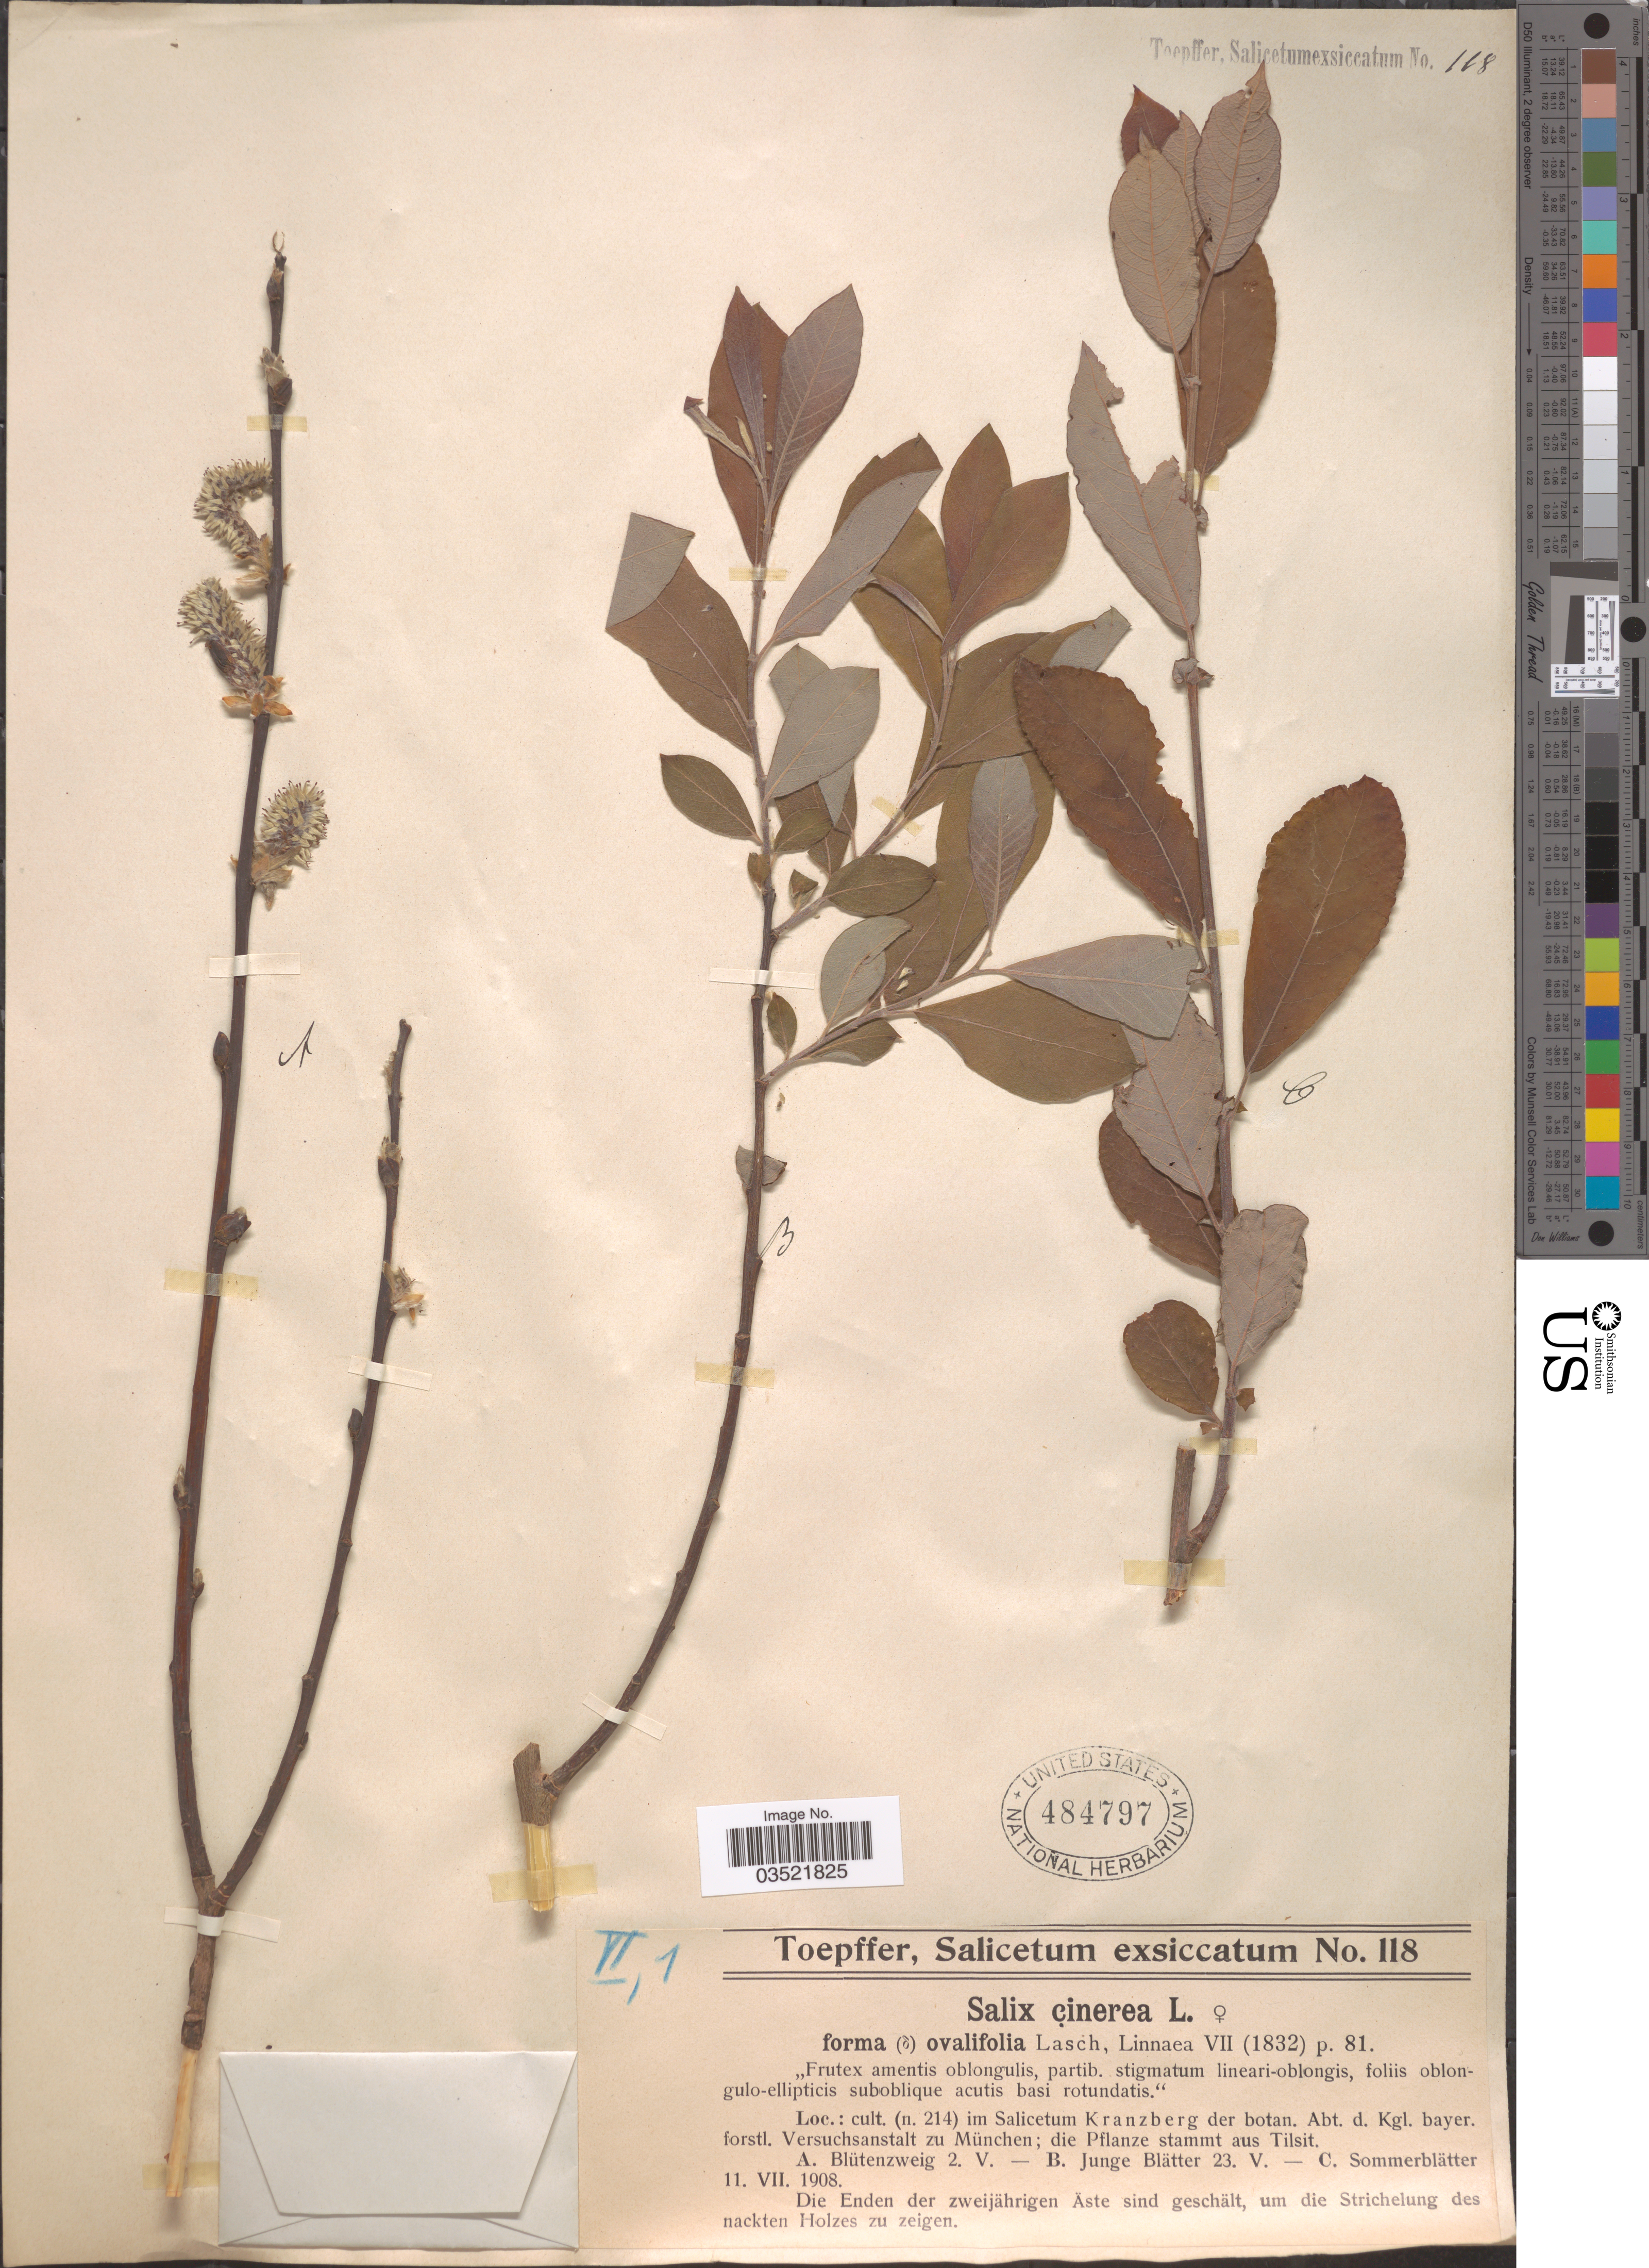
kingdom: Plantae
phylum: Tracheophyta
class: Magnoliopsida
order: Malpighiales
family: Salicaceae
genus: Salix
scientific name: Salix cinerea f. ovalifolia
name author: Lasch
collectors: A. Toepffer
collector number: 118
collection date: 1908-05-02/1908-07-11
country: Germany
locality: Cult. (n. 214) im Salicetum Kranzberg der botan. Abt. d. Kgl. bayer. forstl. Versuchsanstalt zu München; die Pflanze stammt aus Tilsit.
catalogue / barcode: US 484797